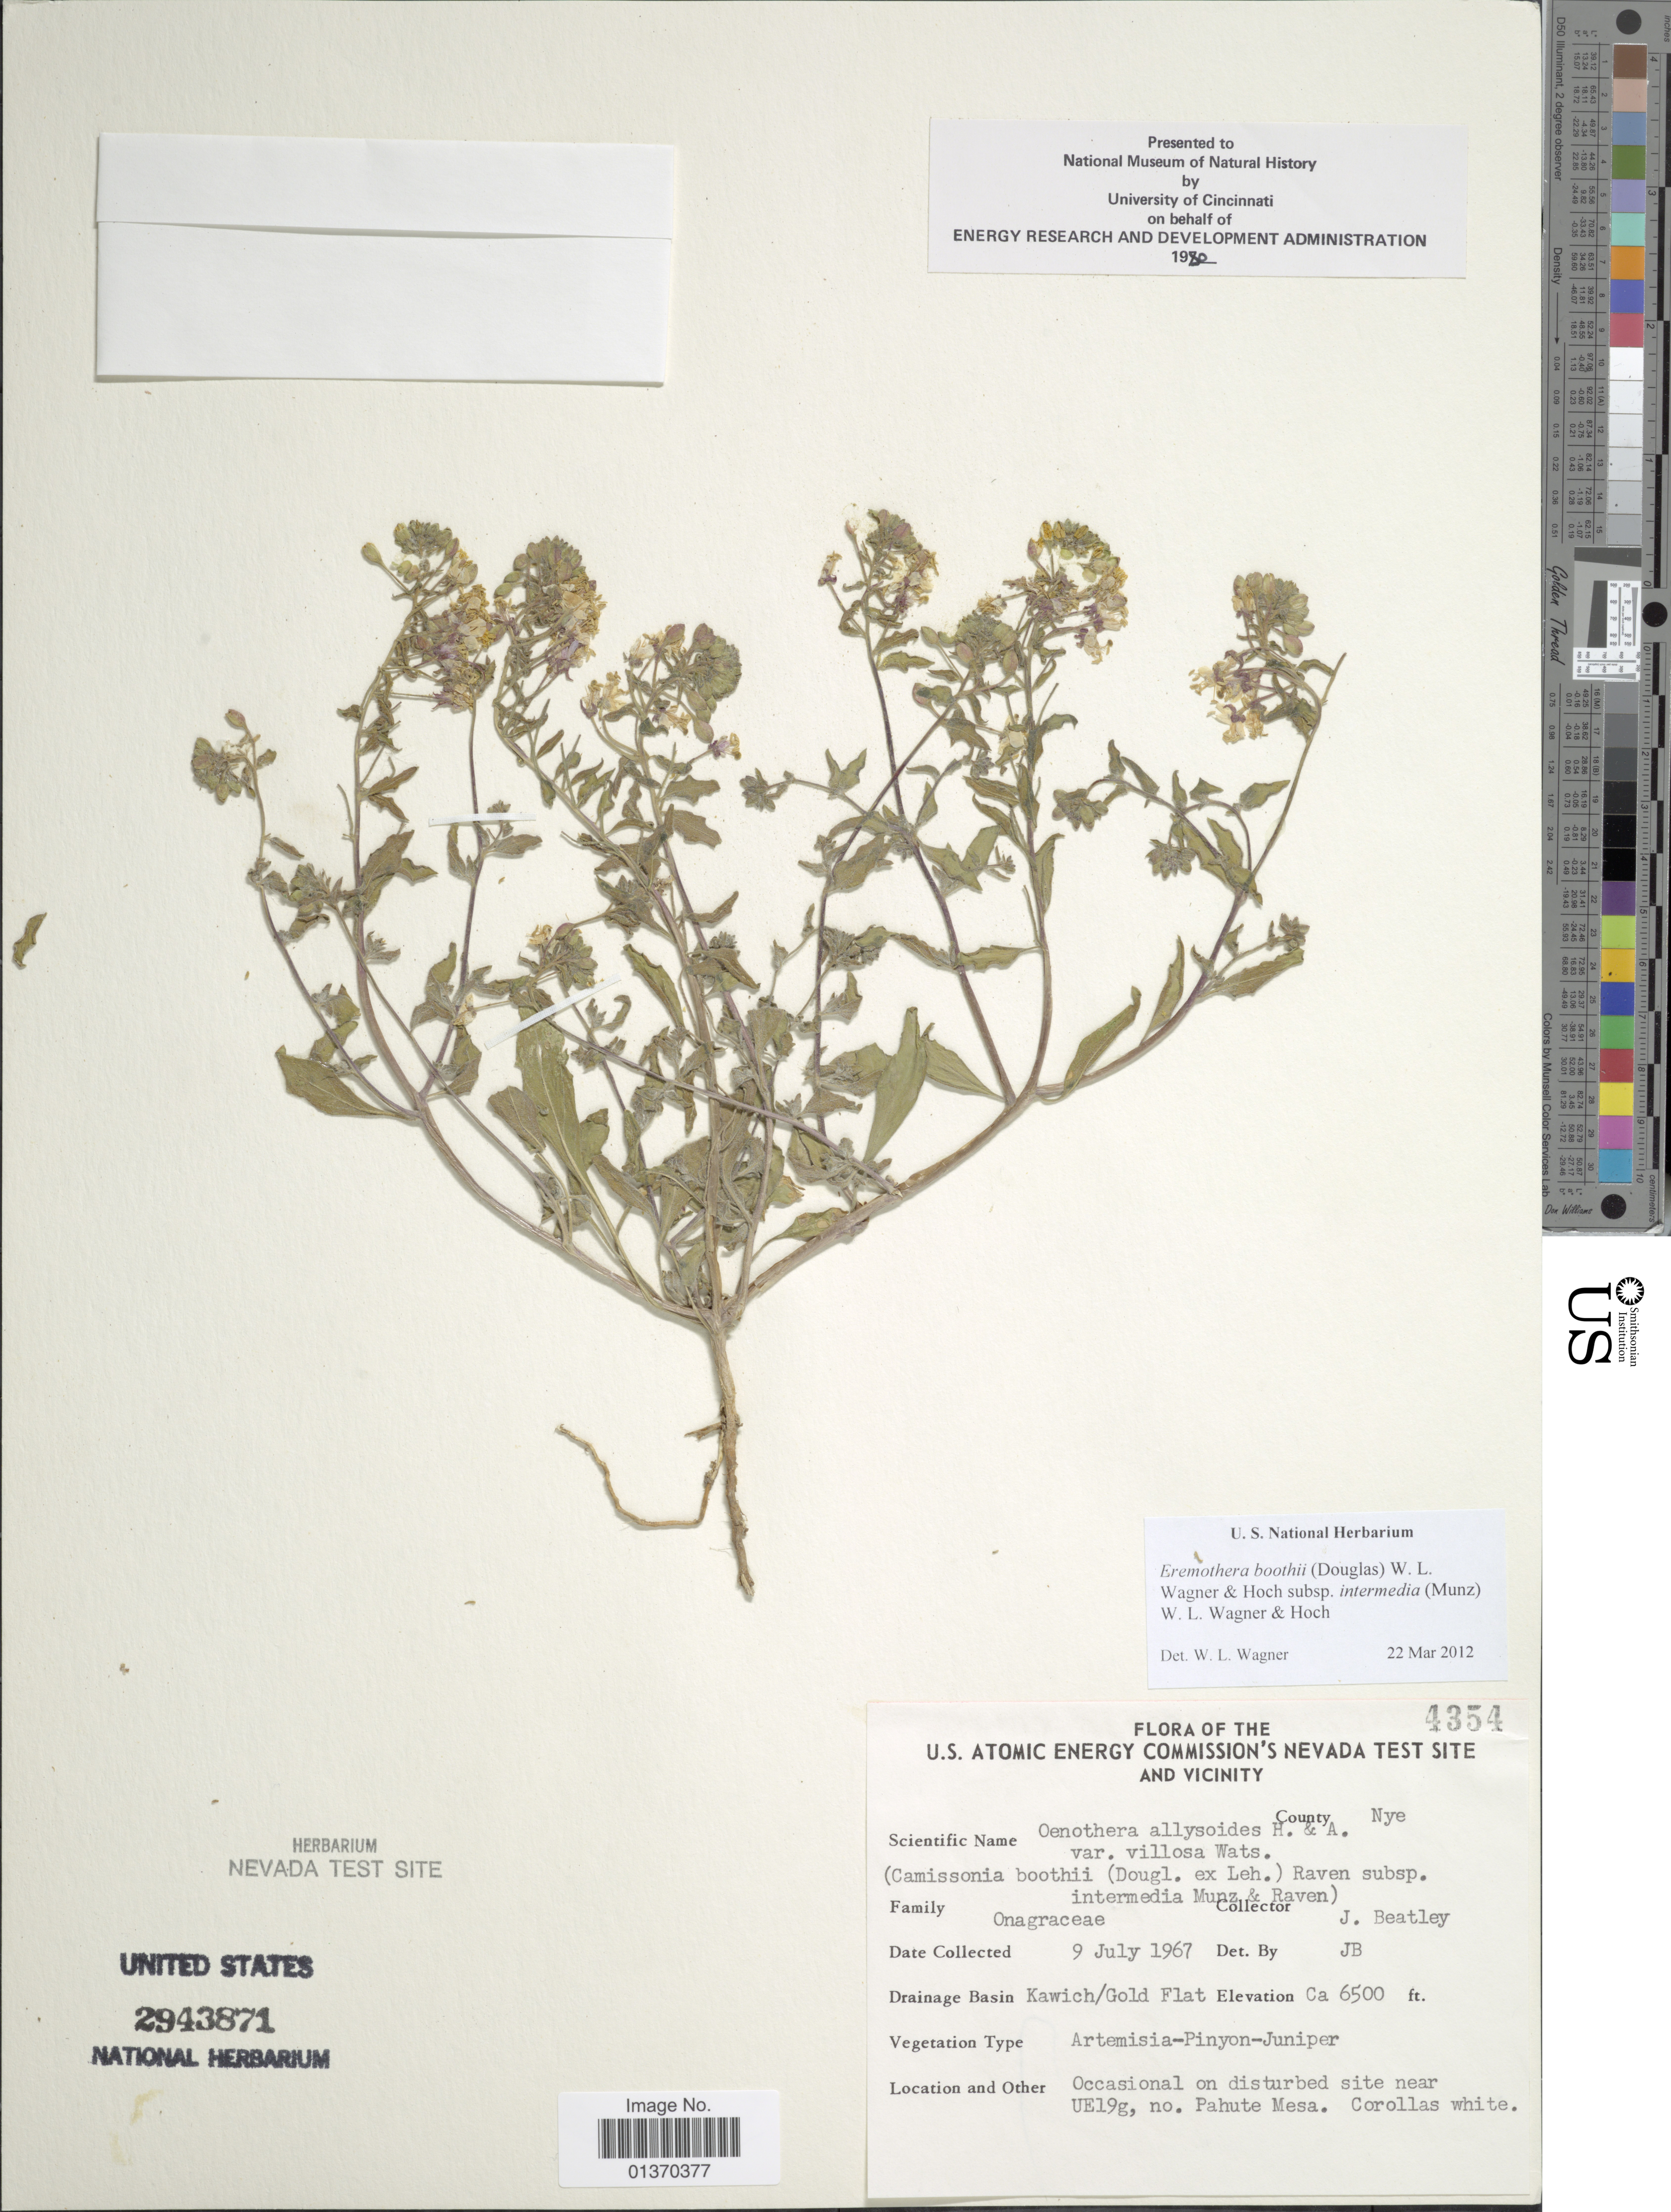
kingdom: Plantae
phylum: Tracheophyta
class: Magnoliopsida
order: Myrtales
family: Onagraceae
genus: Eremothera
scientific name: Eremothera boothii subsp. intermedia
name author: (Munz) W.L. Wagner & Hoch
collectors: J. C. Beatley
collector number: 4354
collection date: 1967-07-09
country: United States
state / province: Nevada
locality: U. S. Atomic Energy Commission's Nevada Test Site and Vicinity, Kawich/ Gold Flat, occasional on disturbed site near UE19g, no. Pahute Mesa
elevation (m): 1981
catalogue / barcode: US 2943871